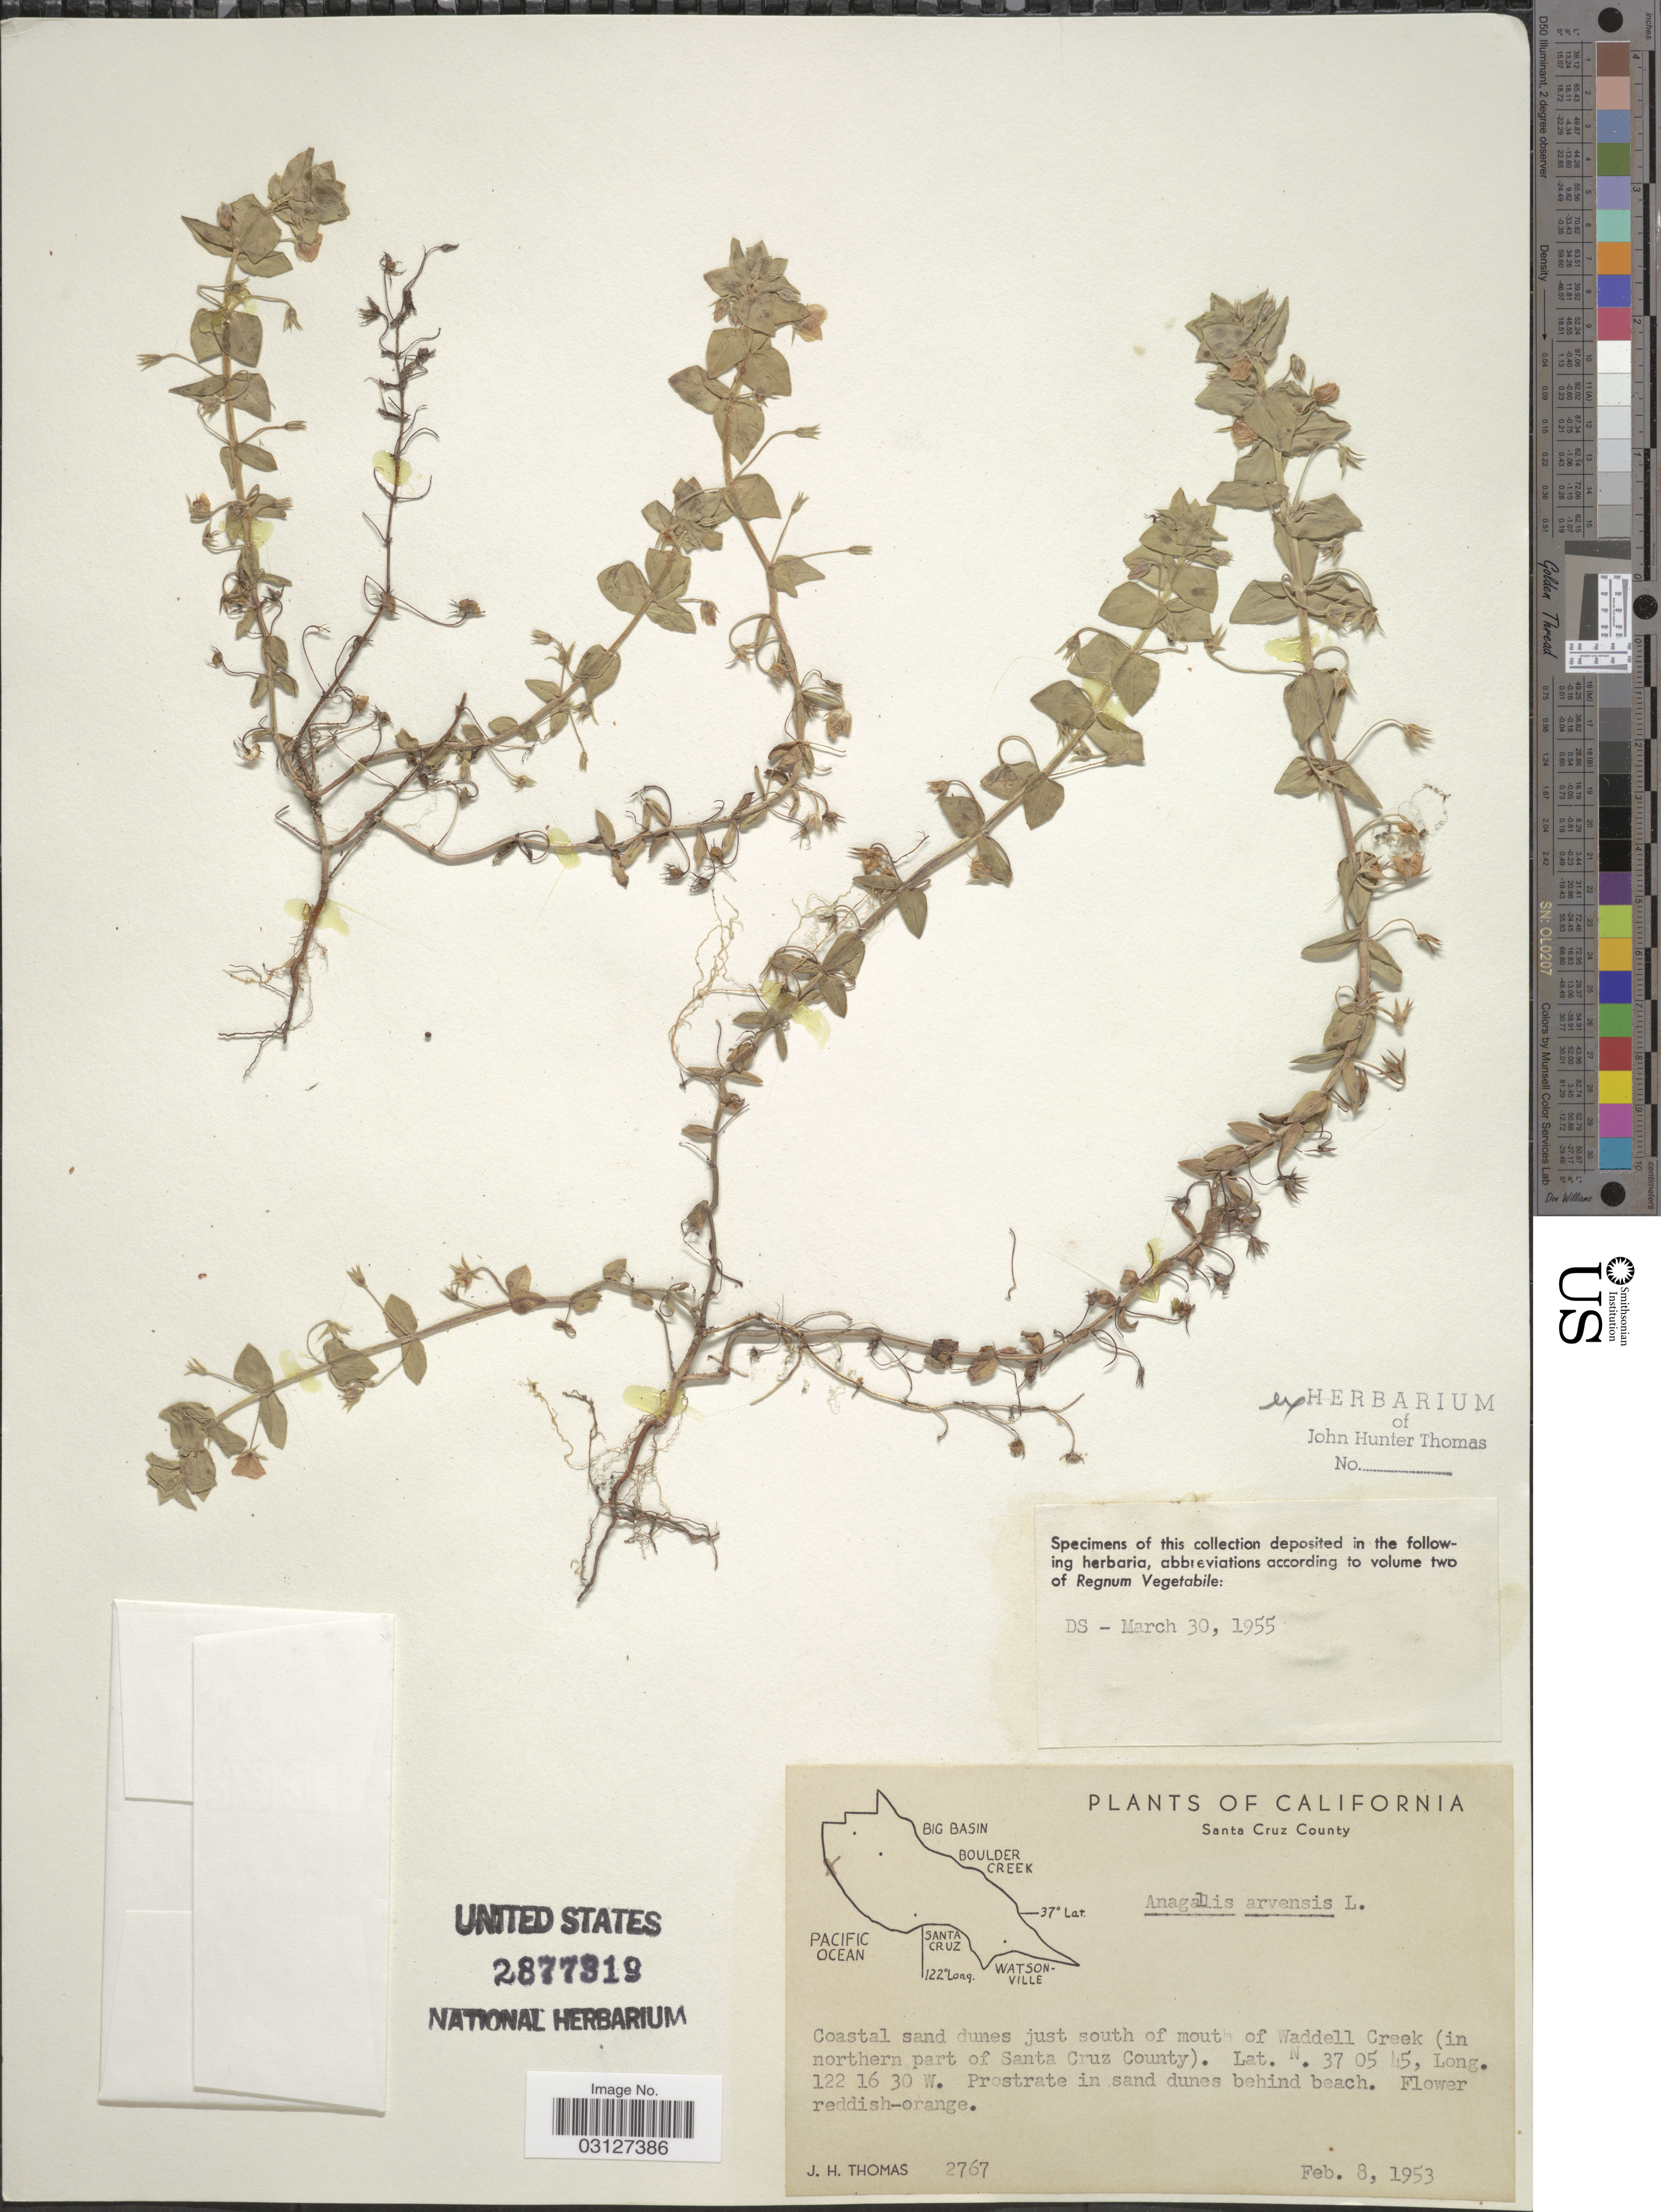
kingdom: Plantae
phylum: Tracheophyta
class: Magnoliopsida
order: Ericales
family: Primulaceae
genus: Anagallis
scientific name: Anagallis arvensis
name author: L.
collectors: J. H. Thomas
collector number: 2767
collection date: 1953-02-08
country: United States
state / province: California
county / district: Santa Cruz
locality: Santa Cruz County, Coastal sand dunes just south of mouth of Waddell Creek (in northern part of Santa Cruz County).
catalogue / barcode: US 2877319